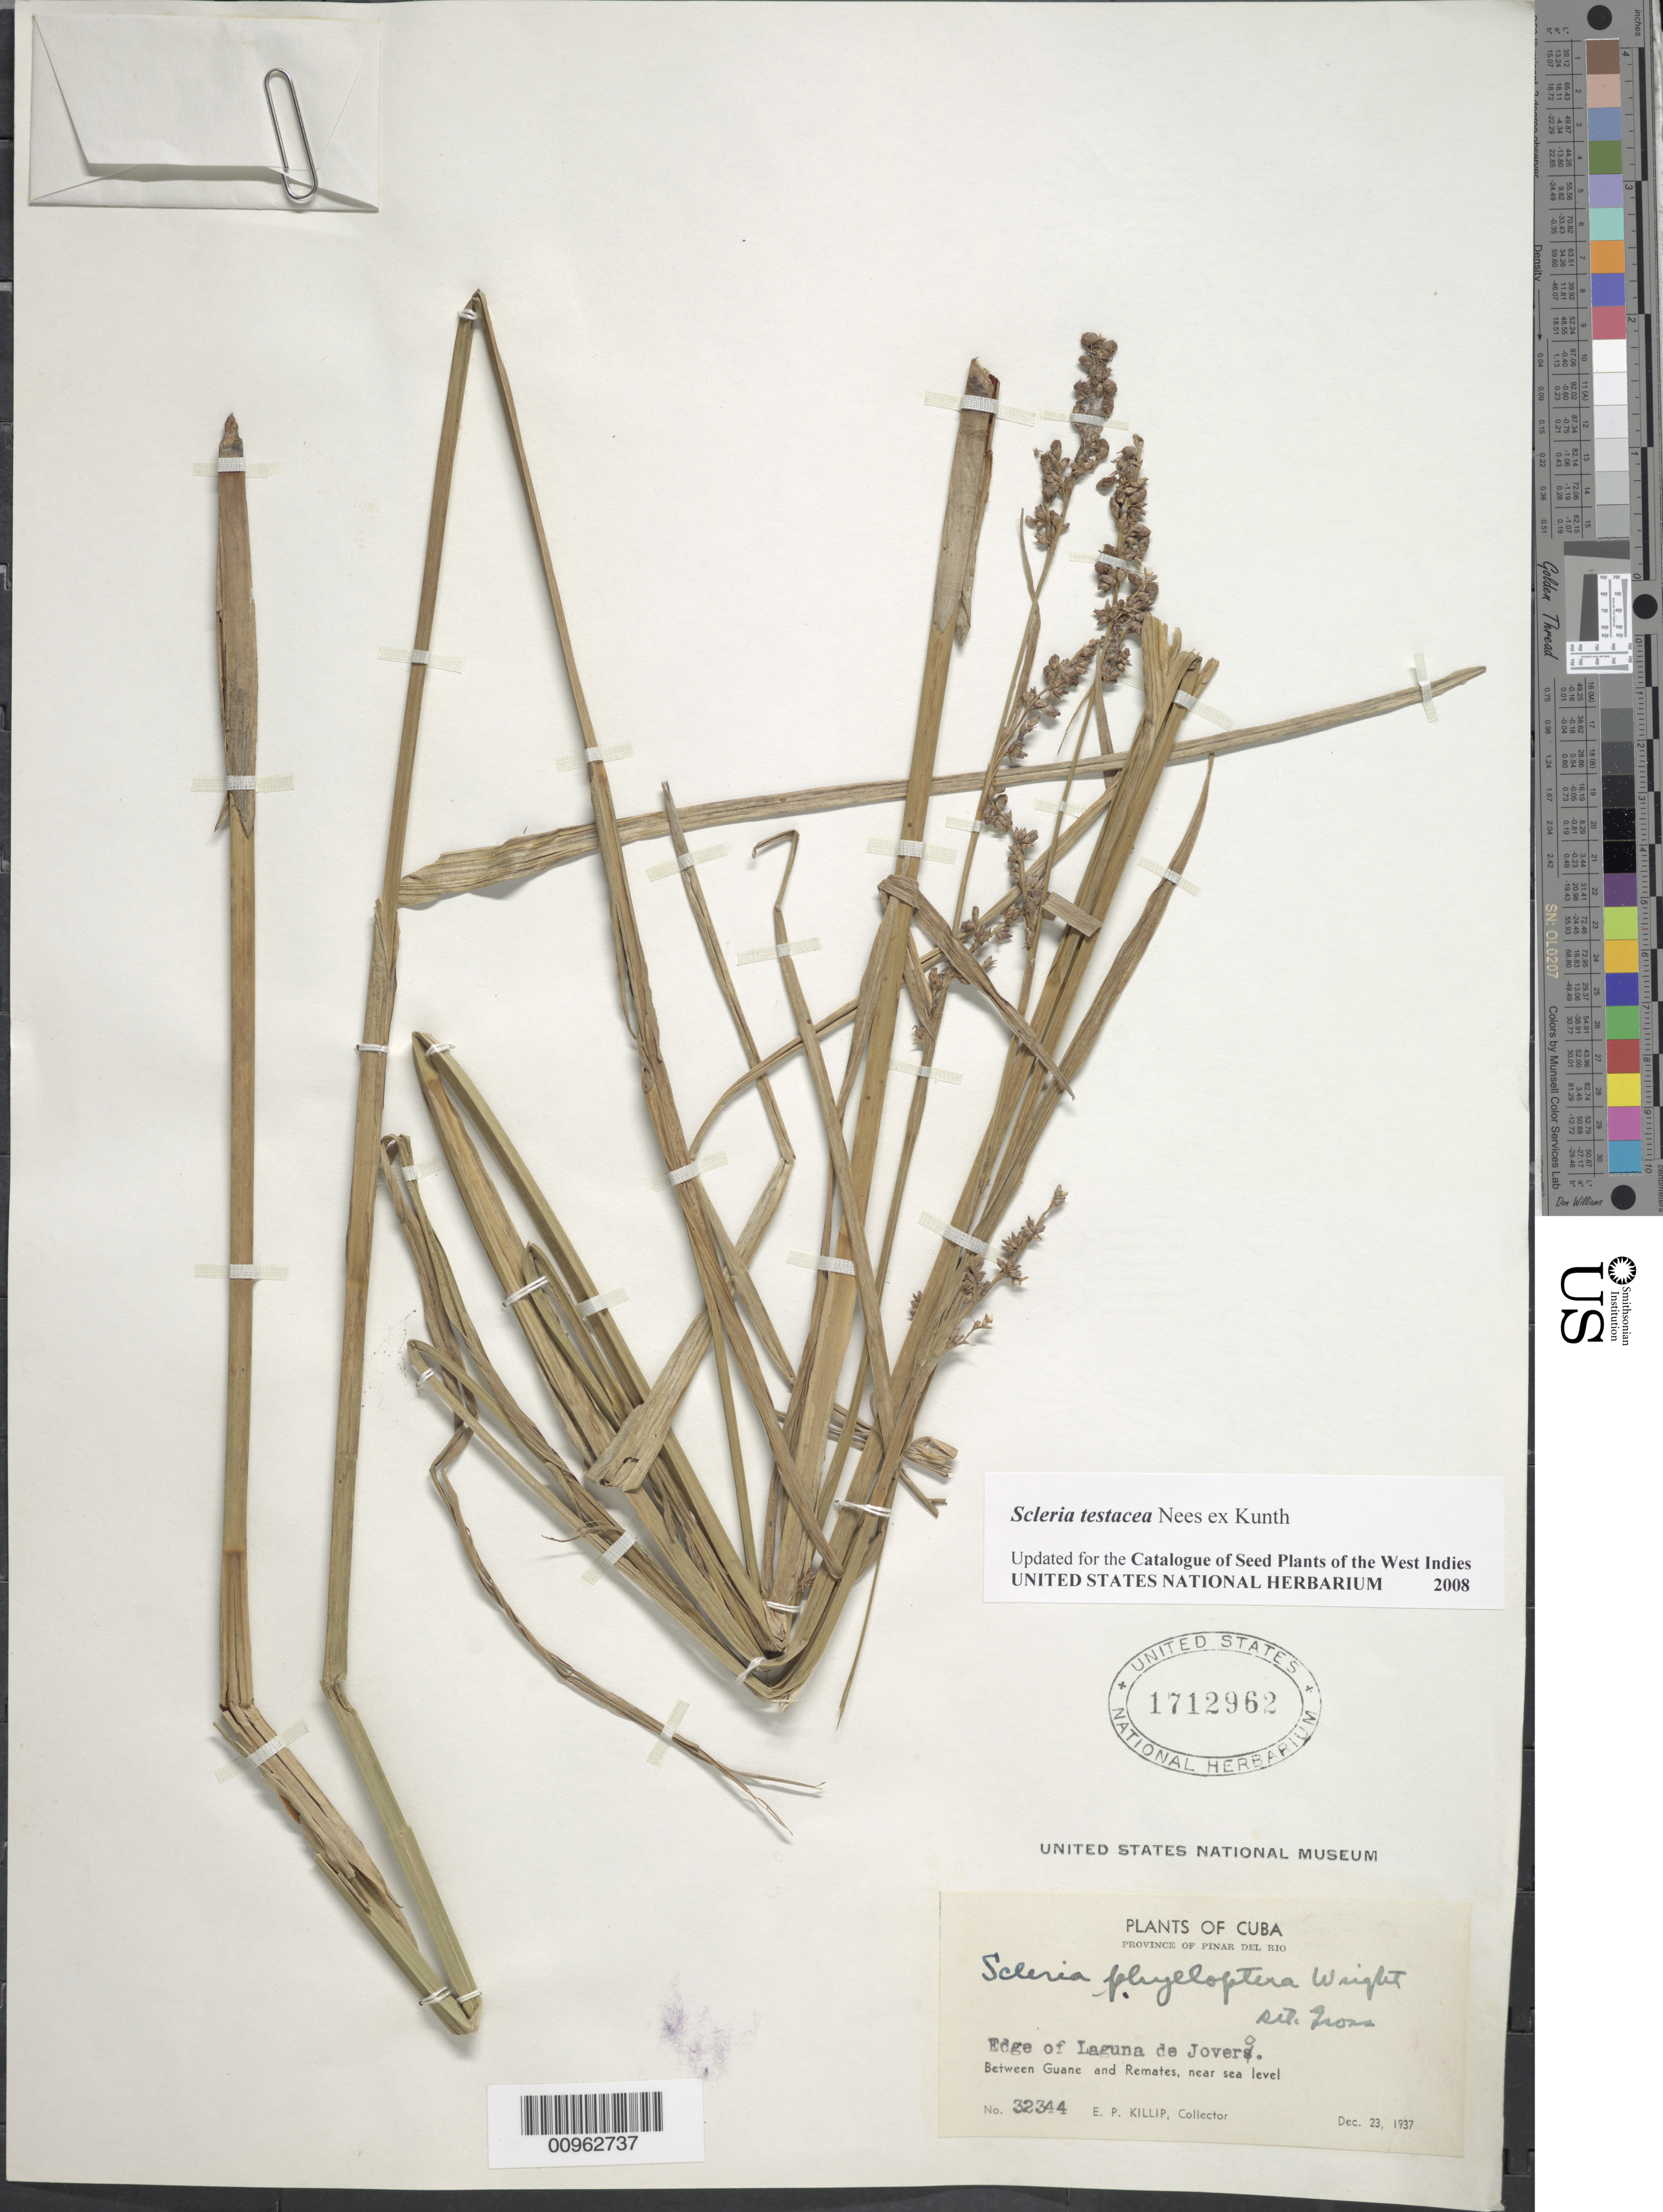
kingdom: Plantae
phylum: Tracheophyta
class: Liliopsida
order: Poales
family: Cyperaceae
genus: Scleria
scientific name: Scleria testacea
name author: Nees ex Kunth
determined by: Strong, M. T., (US), Smithsonian Institution - National Museum of Natural History (UNITED STATES)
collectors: E. P. Killip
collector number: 32344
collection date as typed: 23 Dec 1937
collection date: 1937-12-23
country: Cuba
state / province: Pinar del Rio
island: Cuba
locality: Between Guane and Remates, Laguna de Jovero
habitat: Edge of laguna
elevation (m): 0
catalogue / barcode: US 1712962